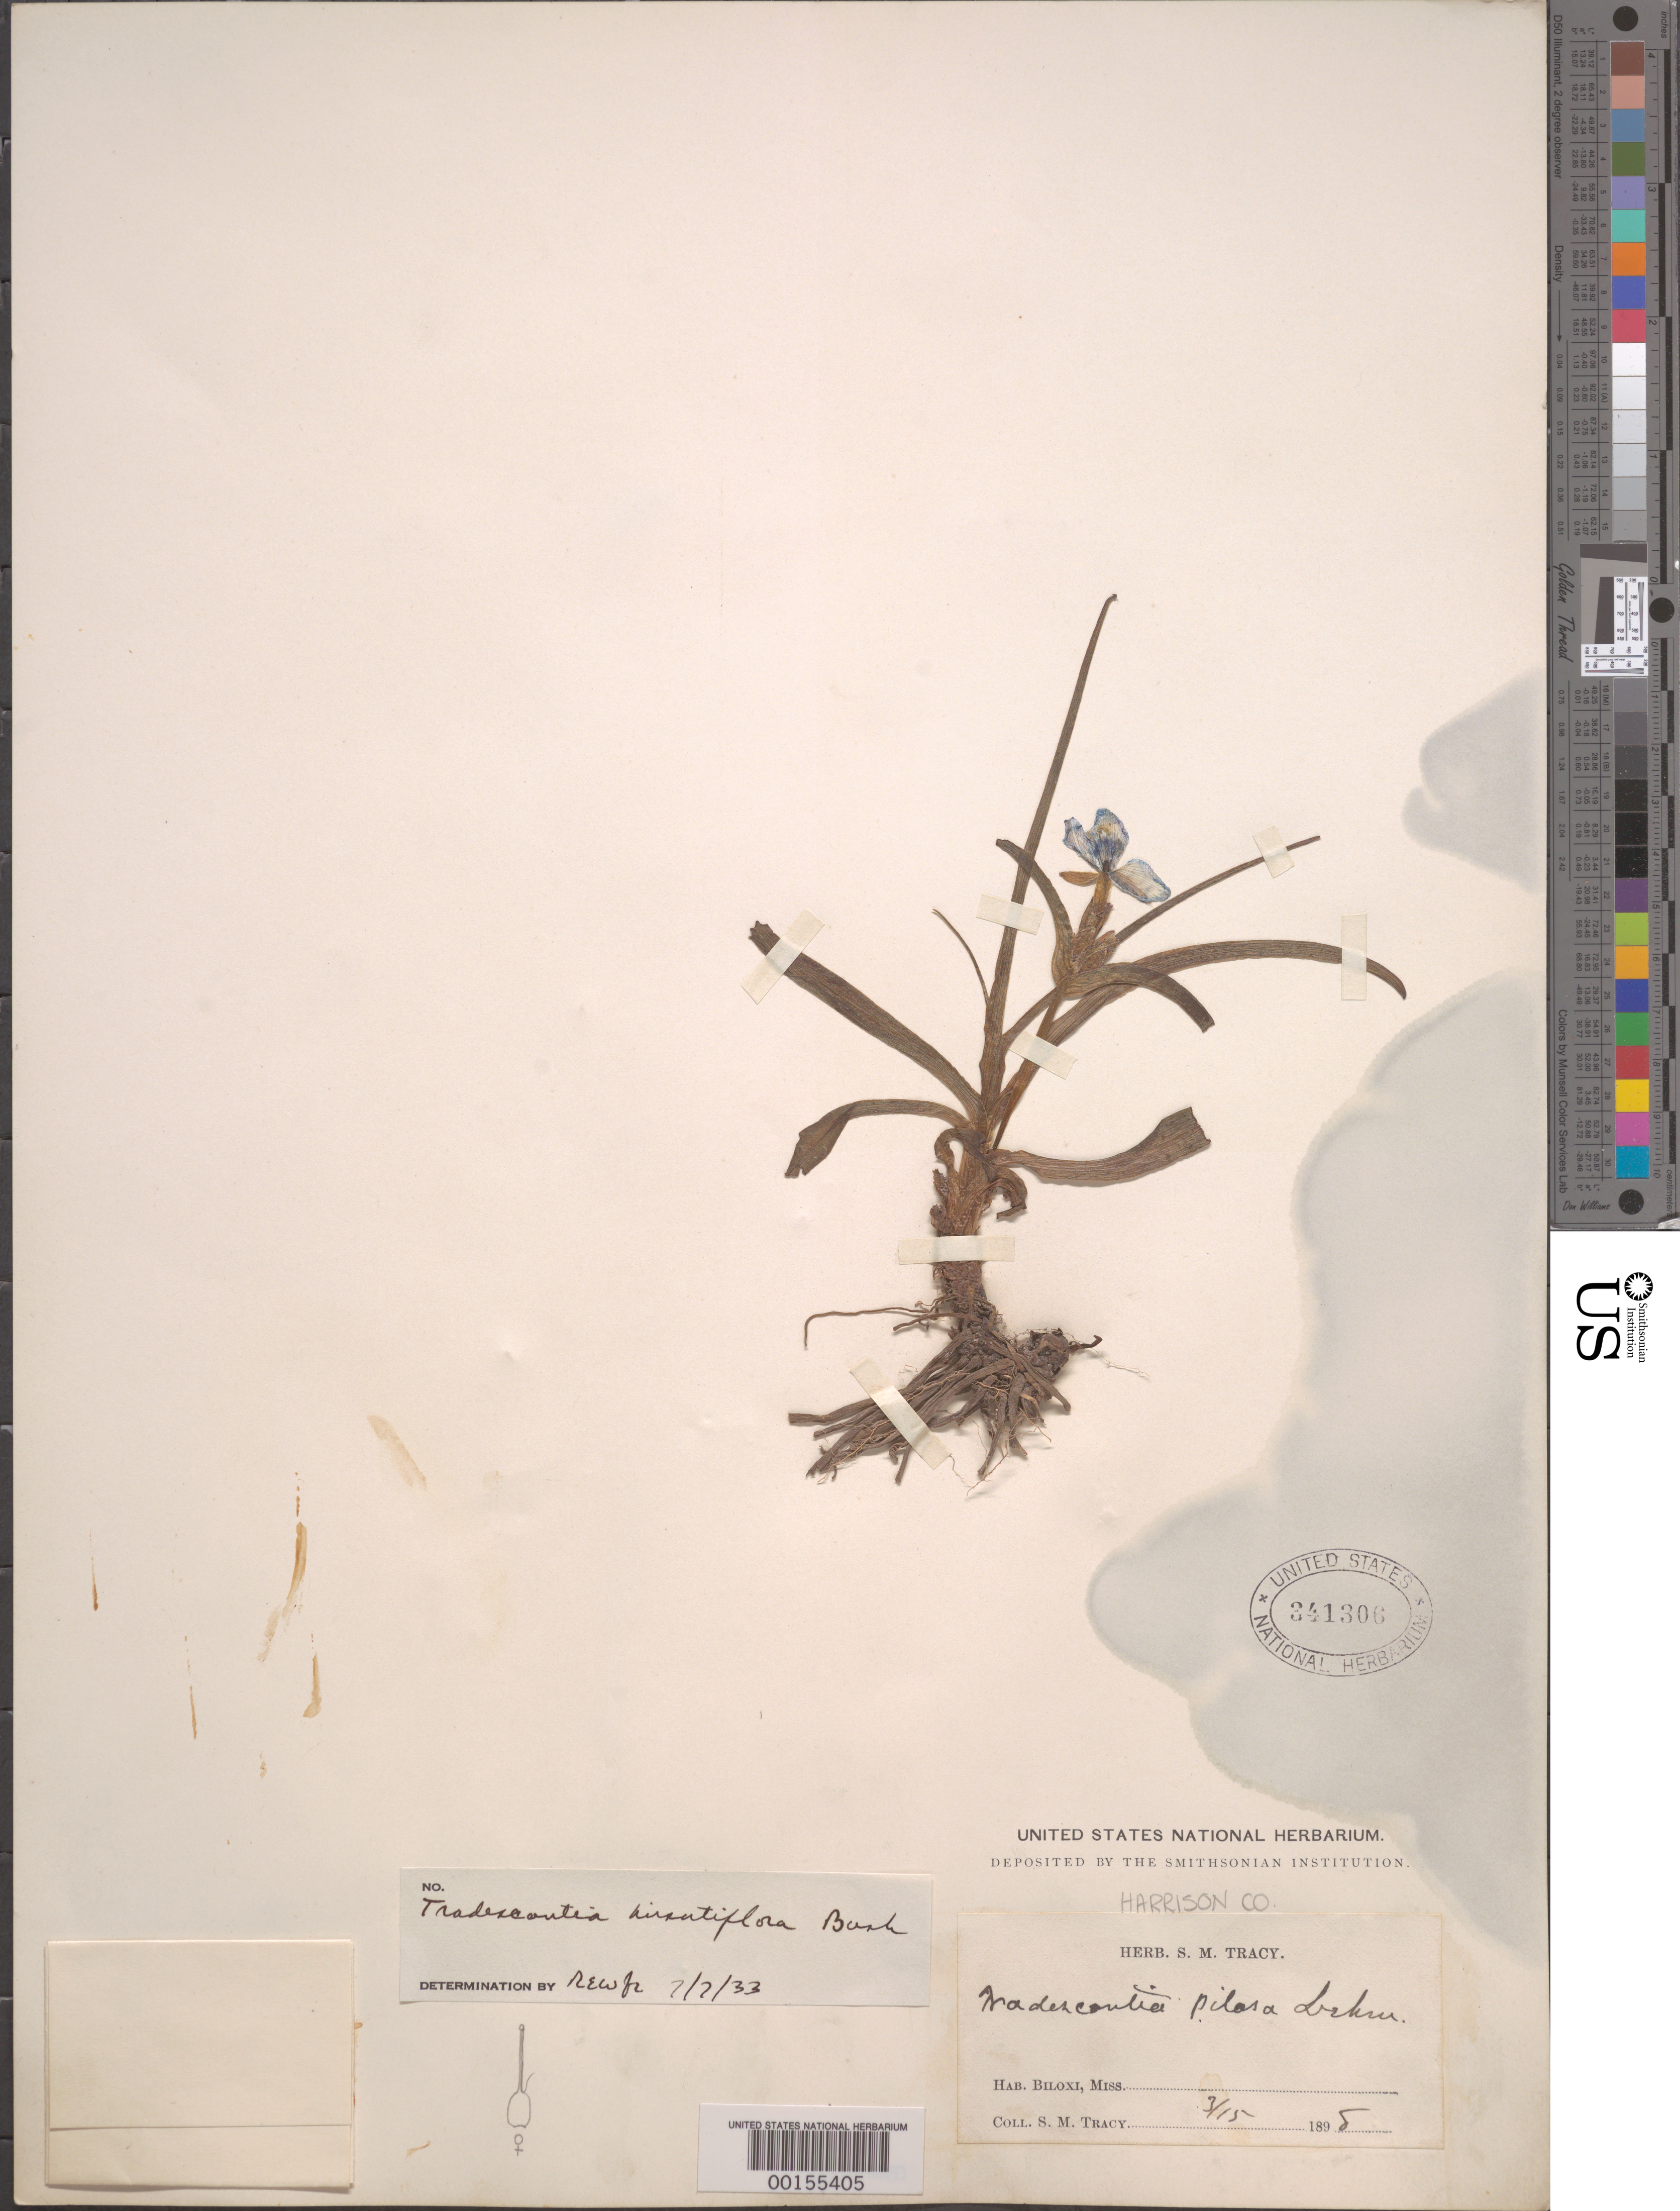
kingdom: Plantae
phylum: Tracheophyta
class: Liliopsida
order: Commelinales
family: Commelinaceae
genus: Tradescantia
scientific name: Tradescantia hirsutiflora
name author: Bush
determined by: REW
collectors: S. M. Tracy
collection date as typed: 15 Mar 1898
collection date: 1898-03-15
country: United States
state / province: Mississippi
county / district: Harrison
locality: Biloxi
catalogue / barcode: US 341306